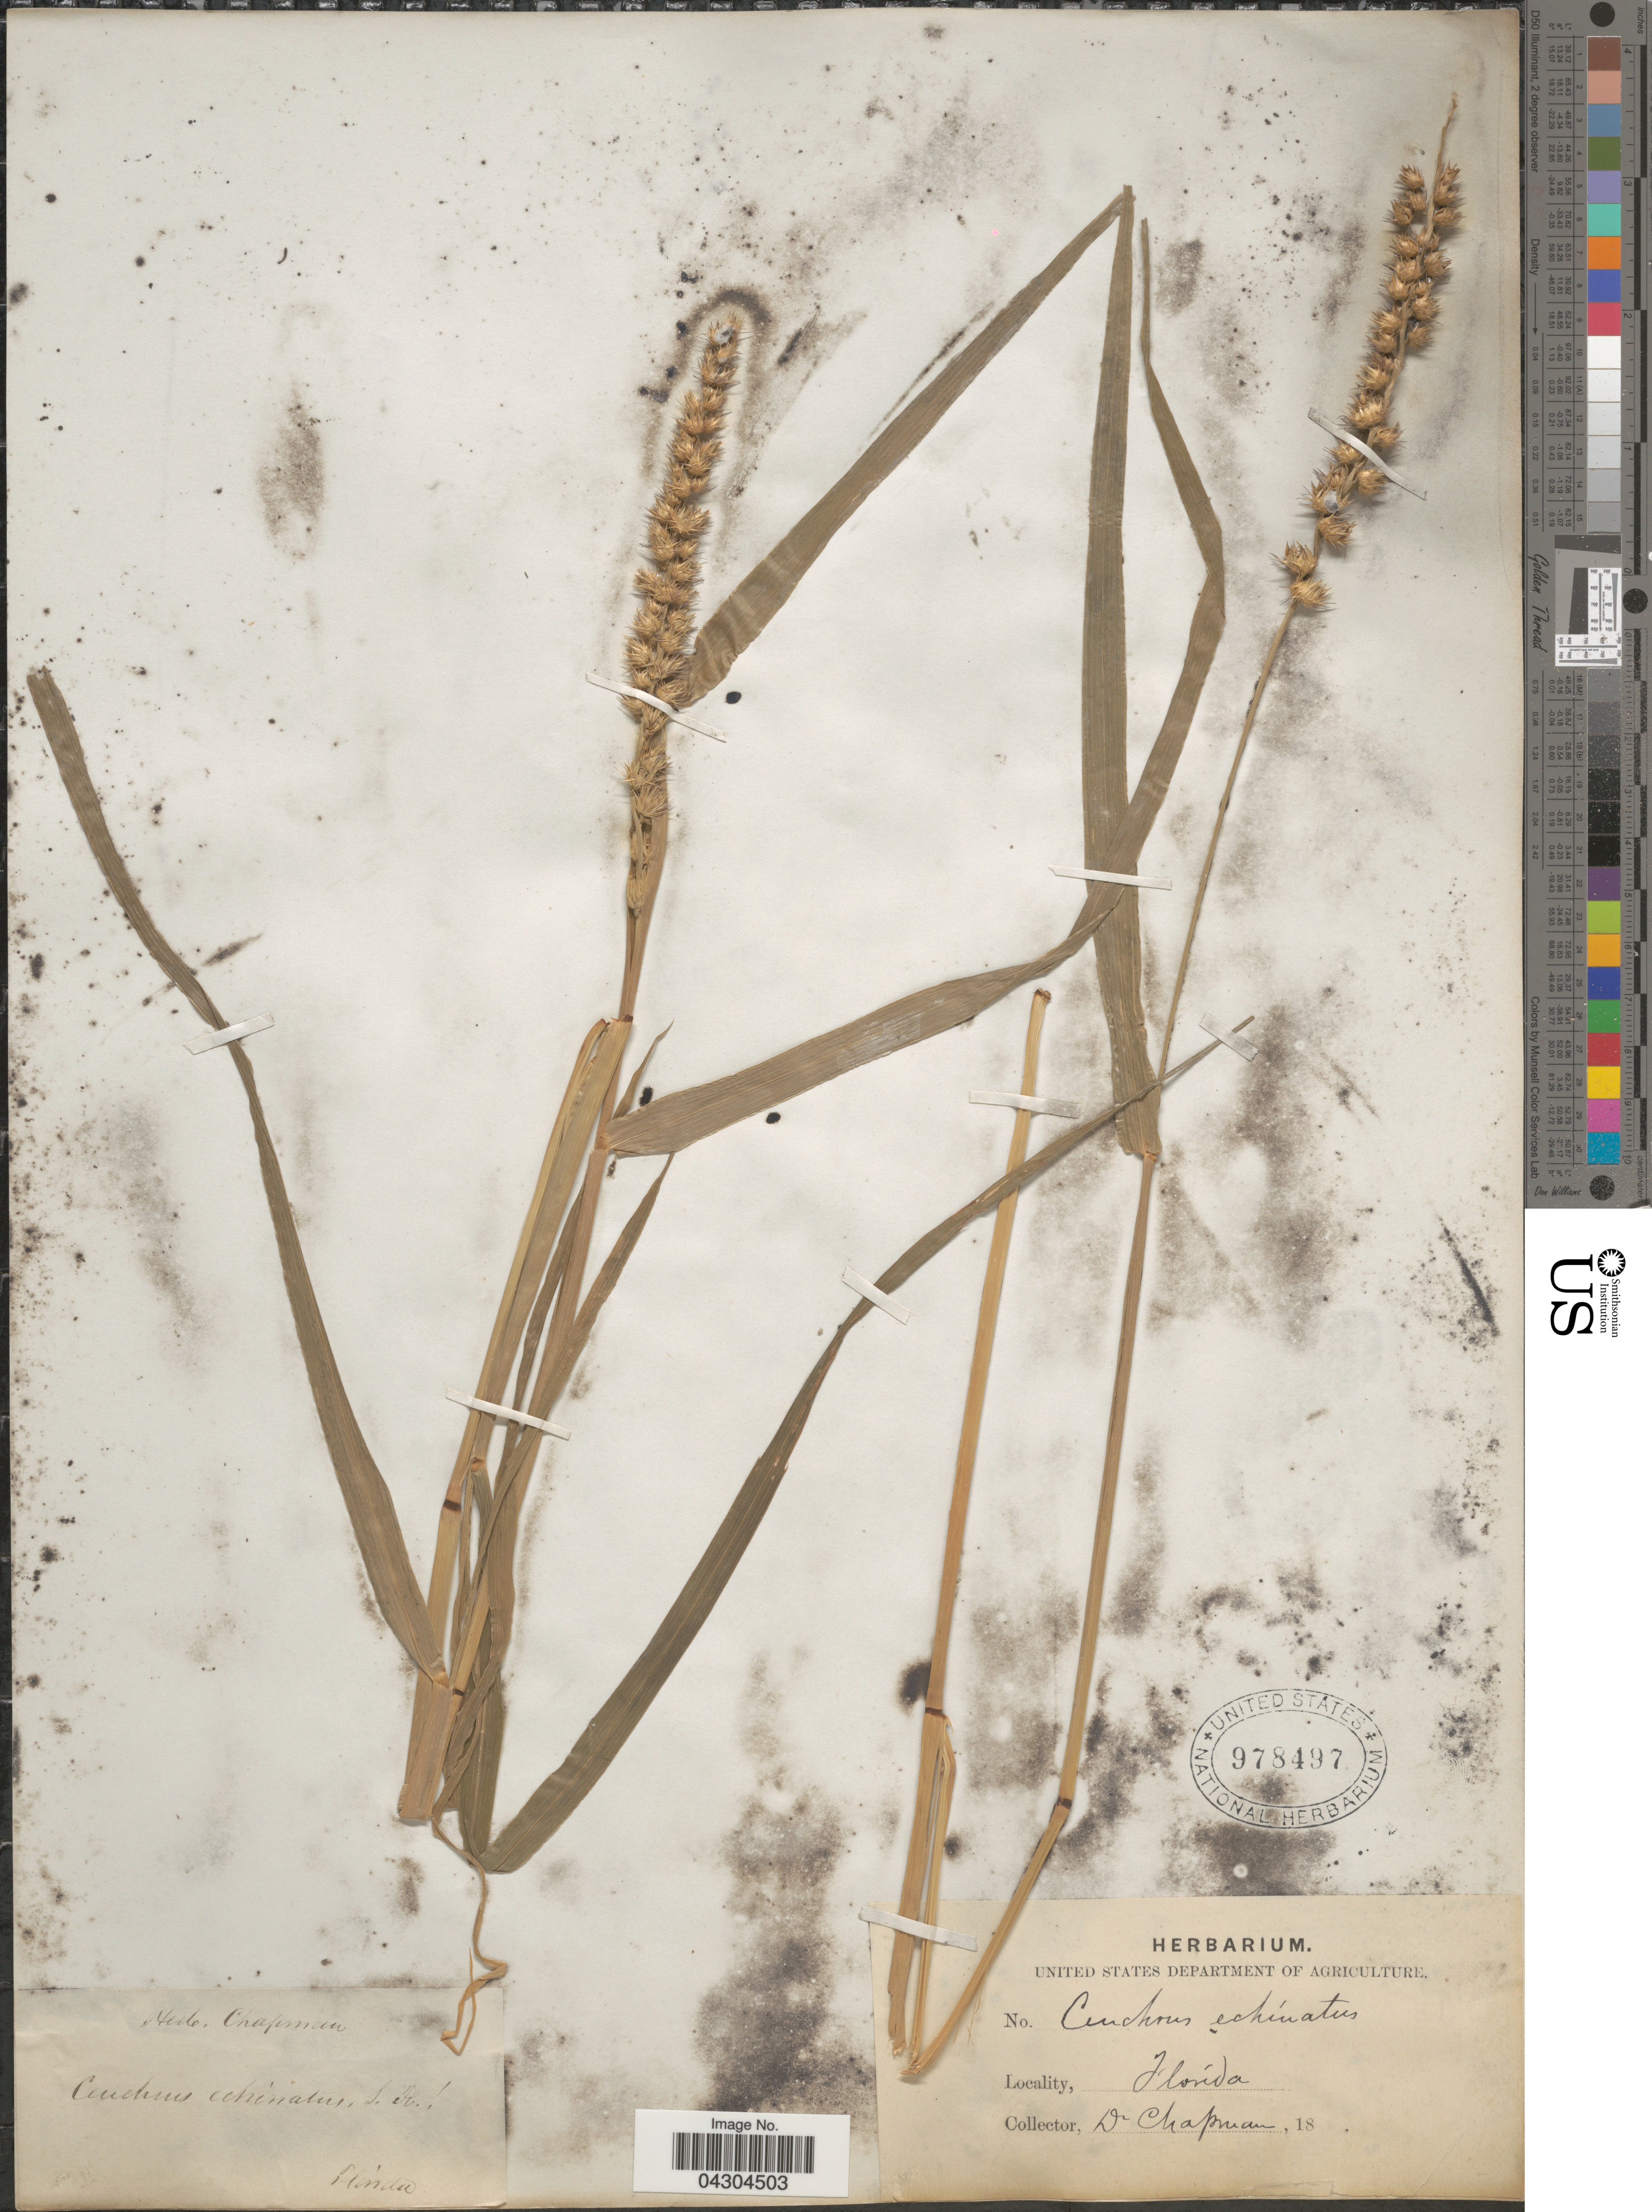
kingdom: Plantae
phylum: Tracheophyta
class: Liliopsida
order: Poales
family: Poaceae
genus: Cenchrus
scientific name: Cenchrus echinatus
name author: L.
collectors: ex herb. Chapman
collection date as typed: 18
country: United States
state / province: Florida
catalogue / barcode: US 978497